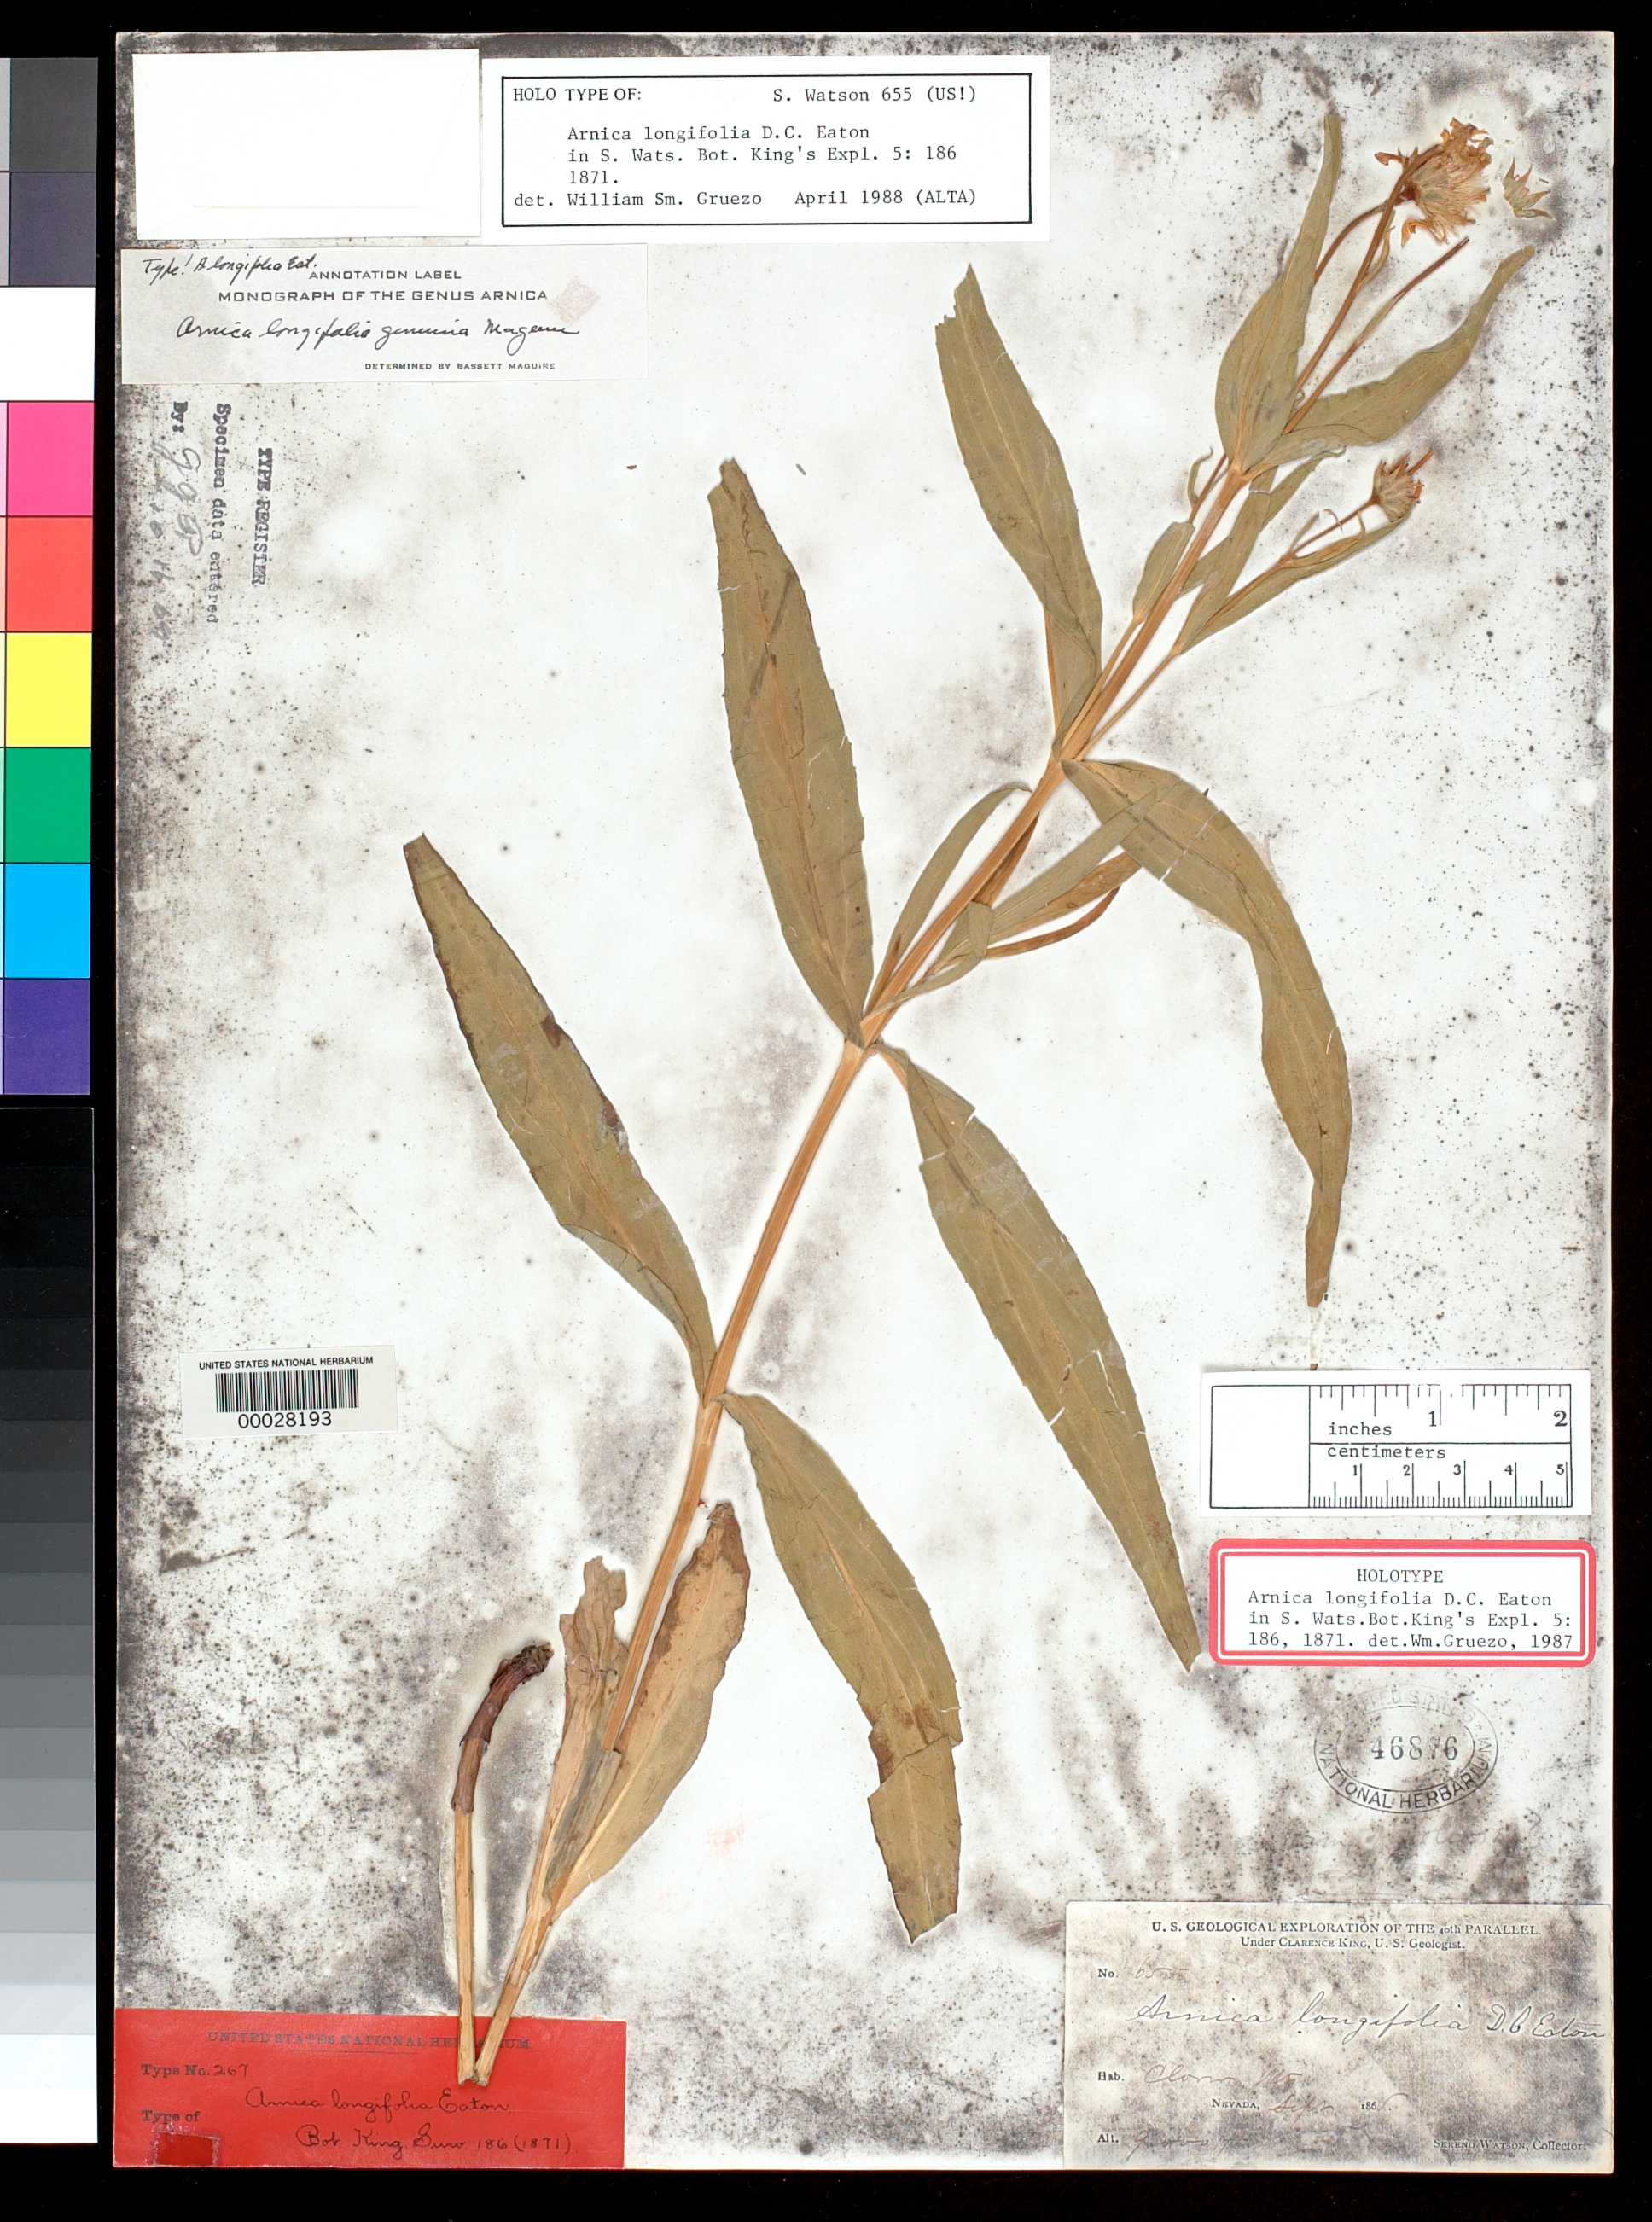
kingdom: Plantae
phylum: Tracheophyta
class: Magnoliopsida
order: Asterales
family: Asteraceae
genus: Arnica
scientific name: Arnica longifolia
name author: D.C. Eaton in C. King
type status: Holotype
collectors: S. Watson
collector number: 655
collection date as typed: Aug 1865 to -- Sep 1865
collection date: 1865-08/1865-09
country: United States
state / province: Nevada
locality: Clover Mountains.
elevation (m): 2743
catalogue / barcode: US 46876